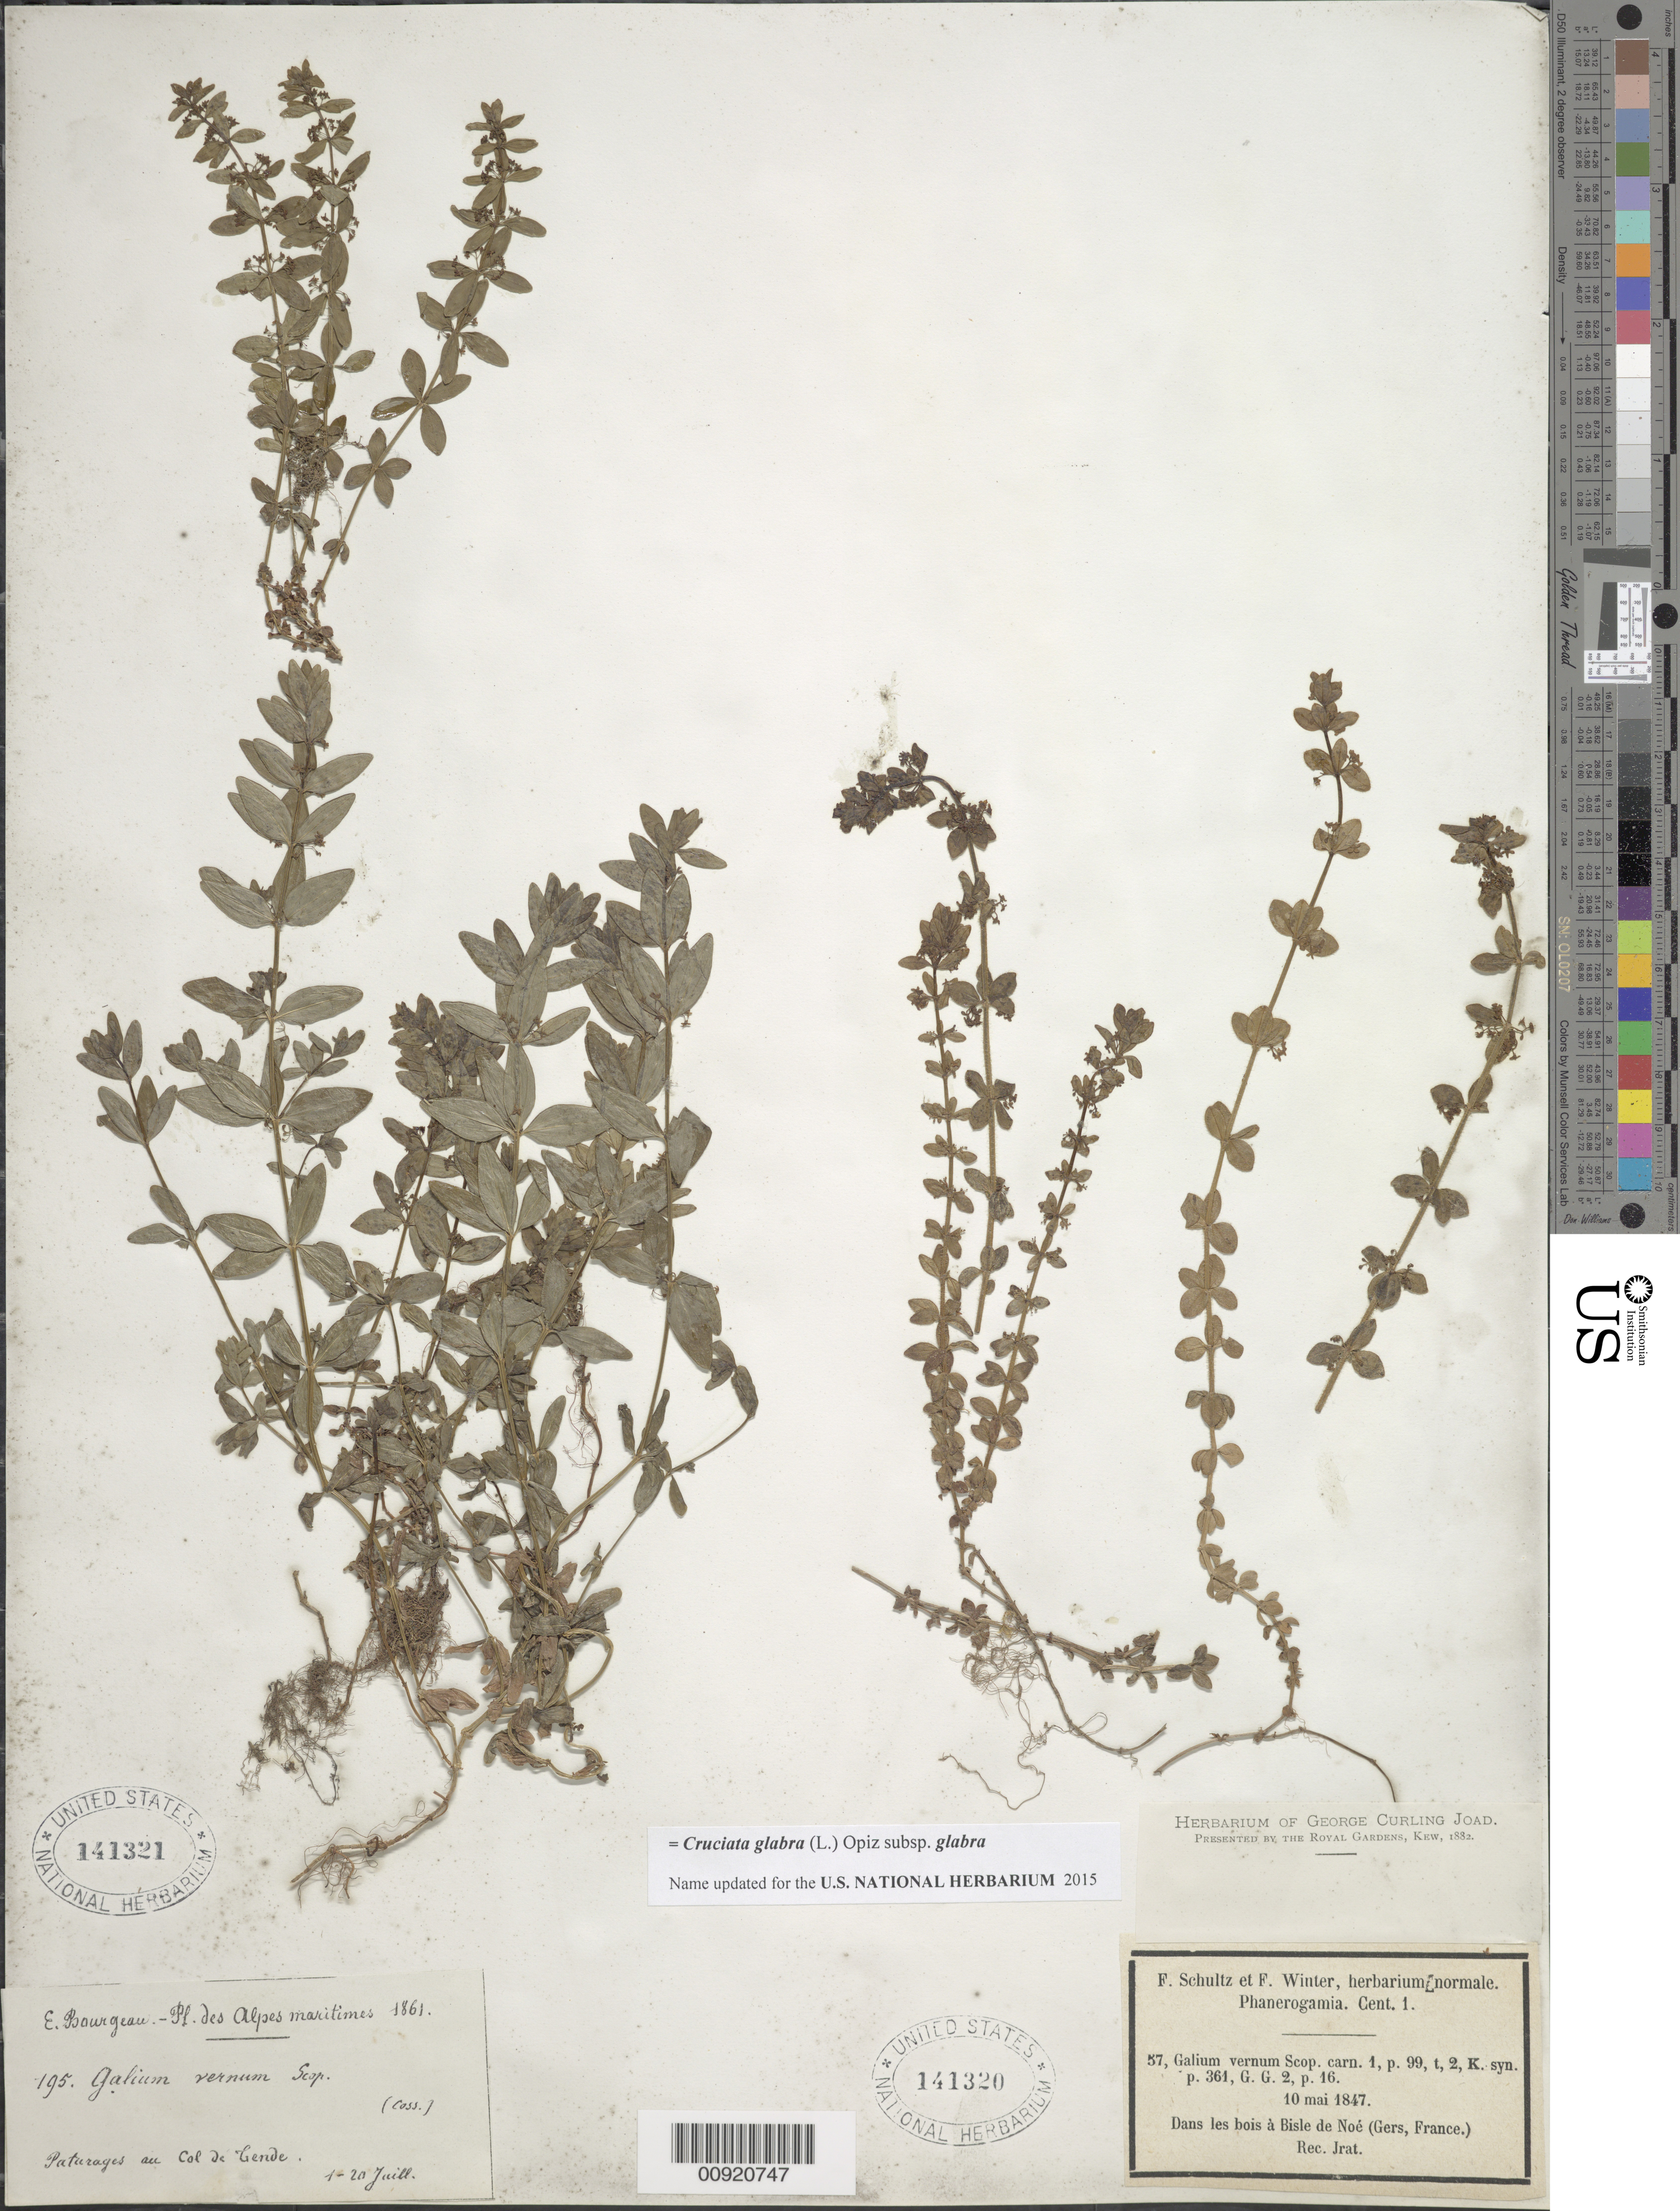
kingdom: Plantae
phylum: Tracheophyta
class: Magnoliopsida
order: Gentianales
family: Rubiaceae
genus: Galium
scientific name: Galium verum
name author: L.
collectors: A. Schulz & F. Winter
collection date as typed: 10 May 1847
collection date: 1847-05-10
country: France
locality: Dans les bois à Bisle de Noè (gers, France) Rec. Jrat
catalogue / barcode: US 141320